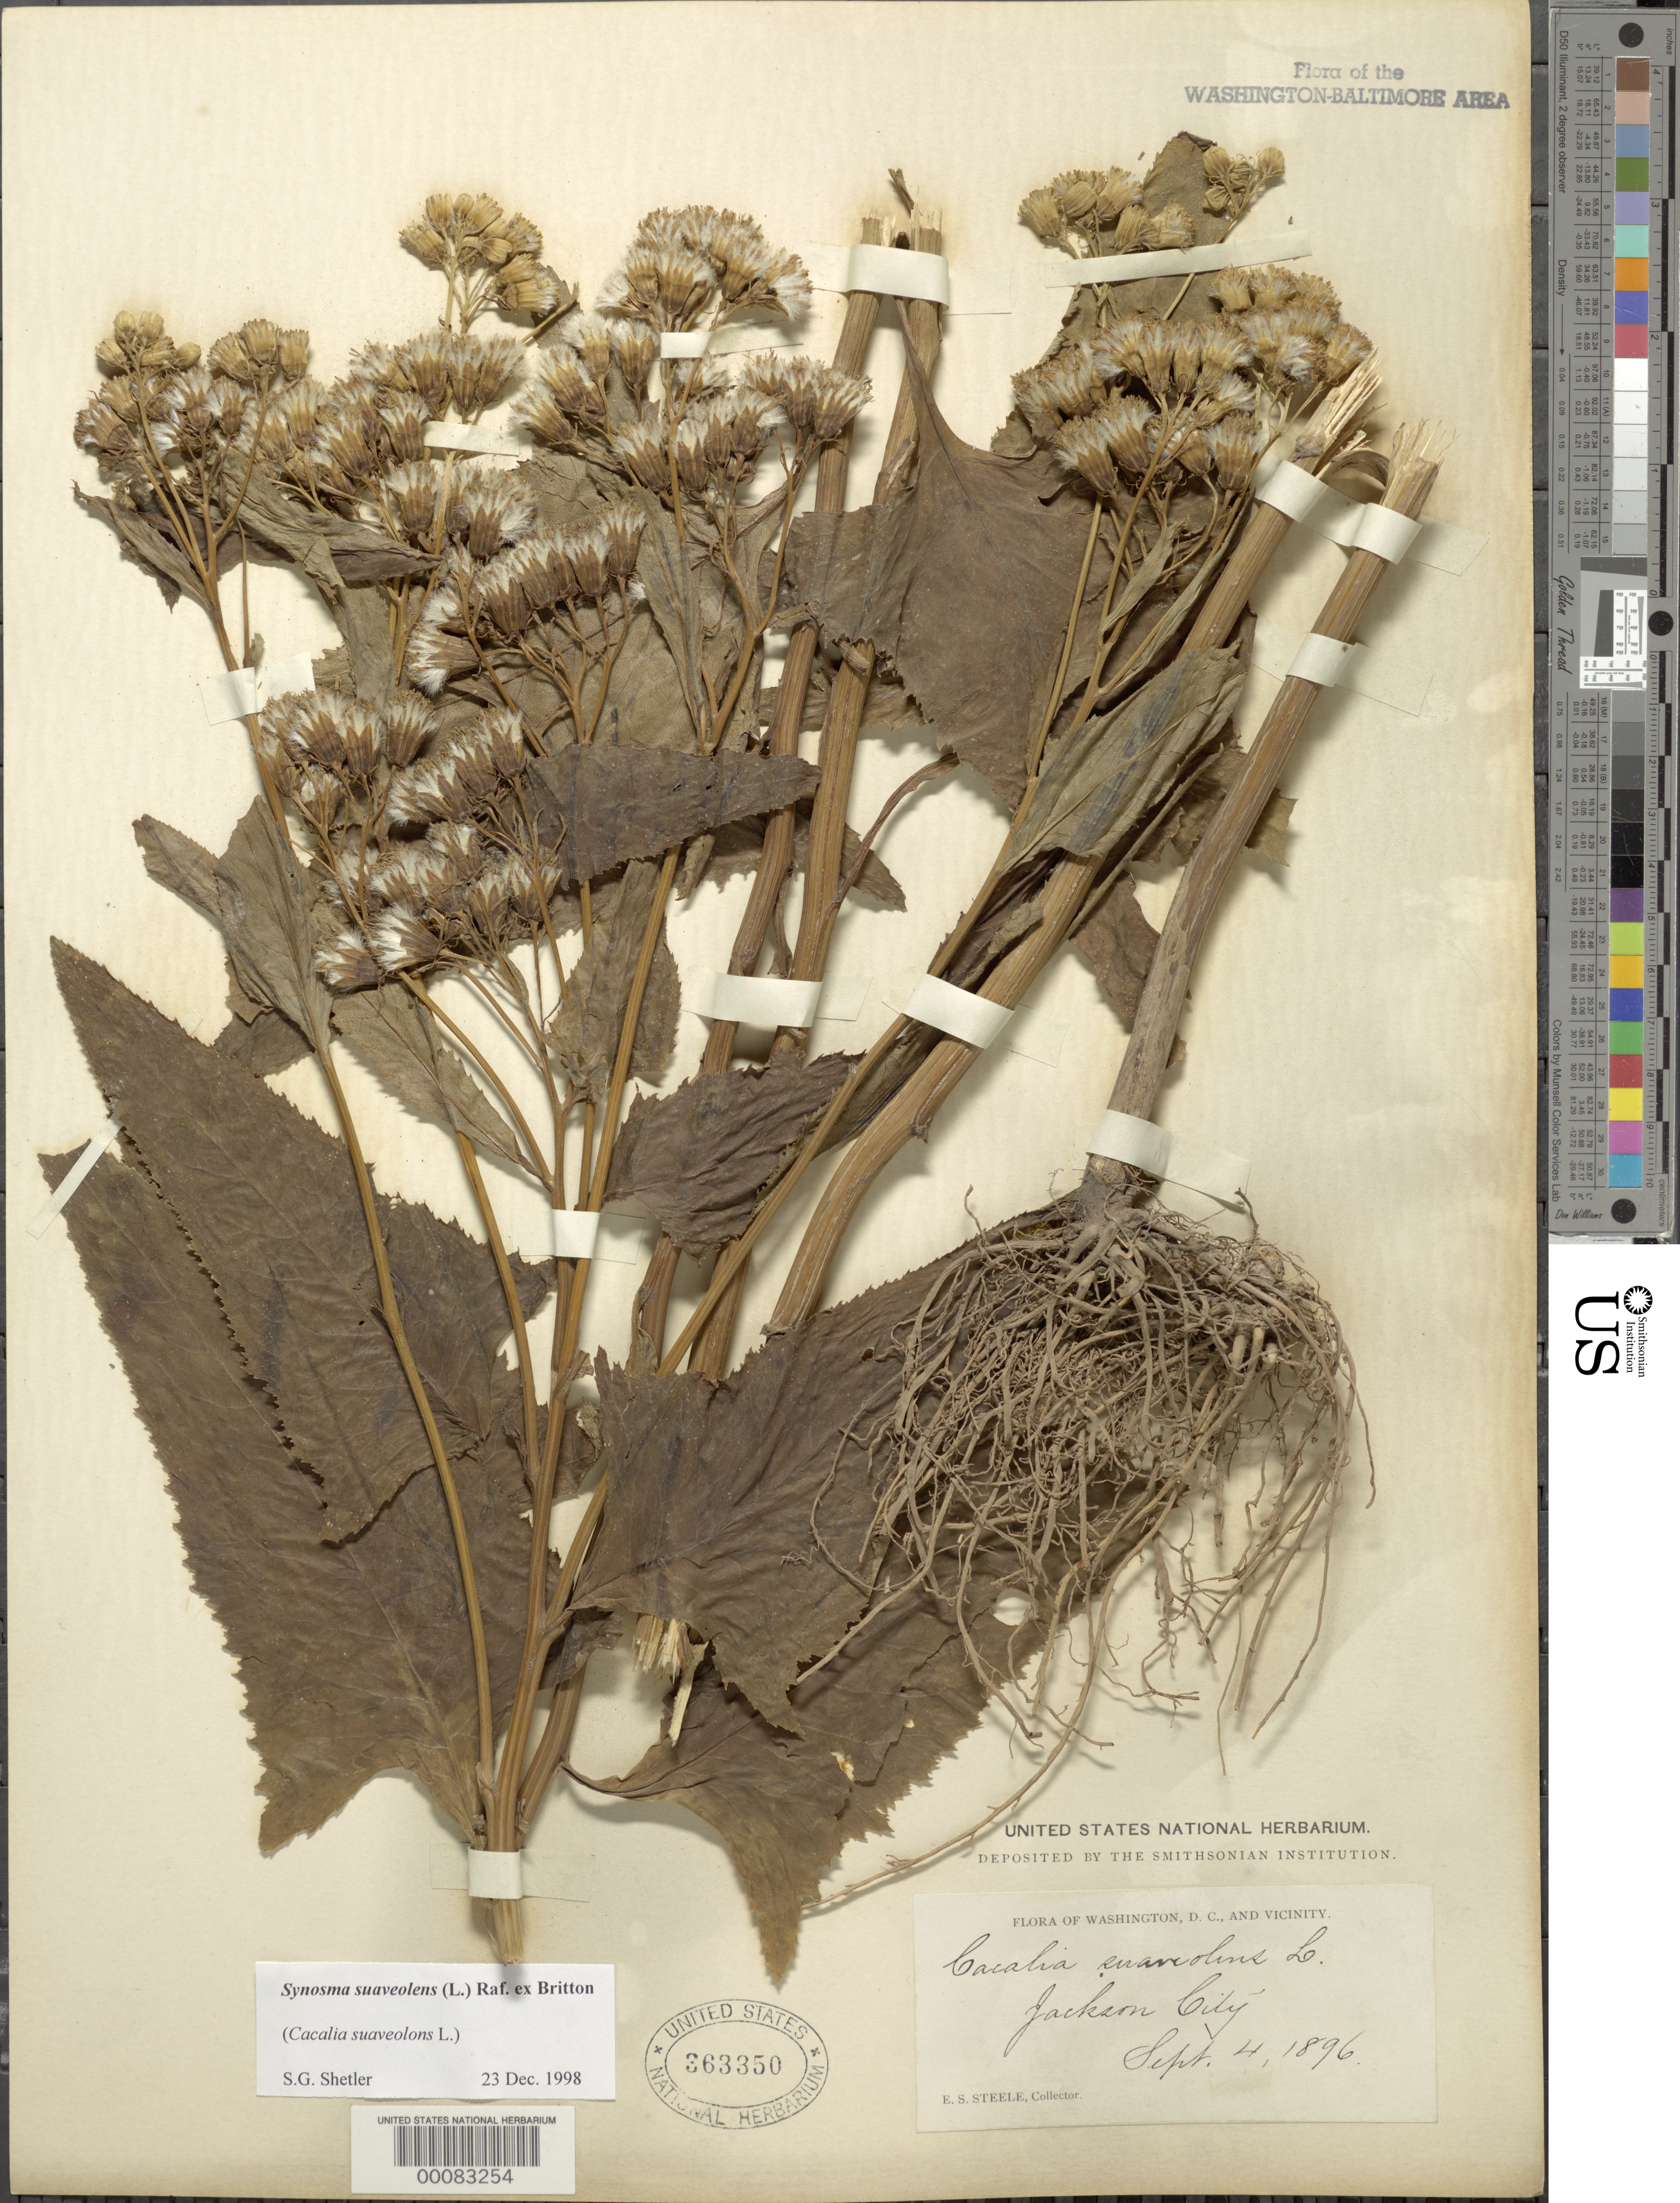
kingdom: Plantae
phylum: Tracheophyta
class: Magnoliopsida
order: Asterales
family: Asteraceae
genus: Hasteola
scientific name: Hasteola suaveolens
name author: (L.) Pojark.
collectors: E. Steele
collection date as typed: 04 Sep 1896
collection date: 1896-09-04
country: United States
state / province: Virginia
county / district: Arlington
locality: Jackson City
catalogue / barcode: US 363350